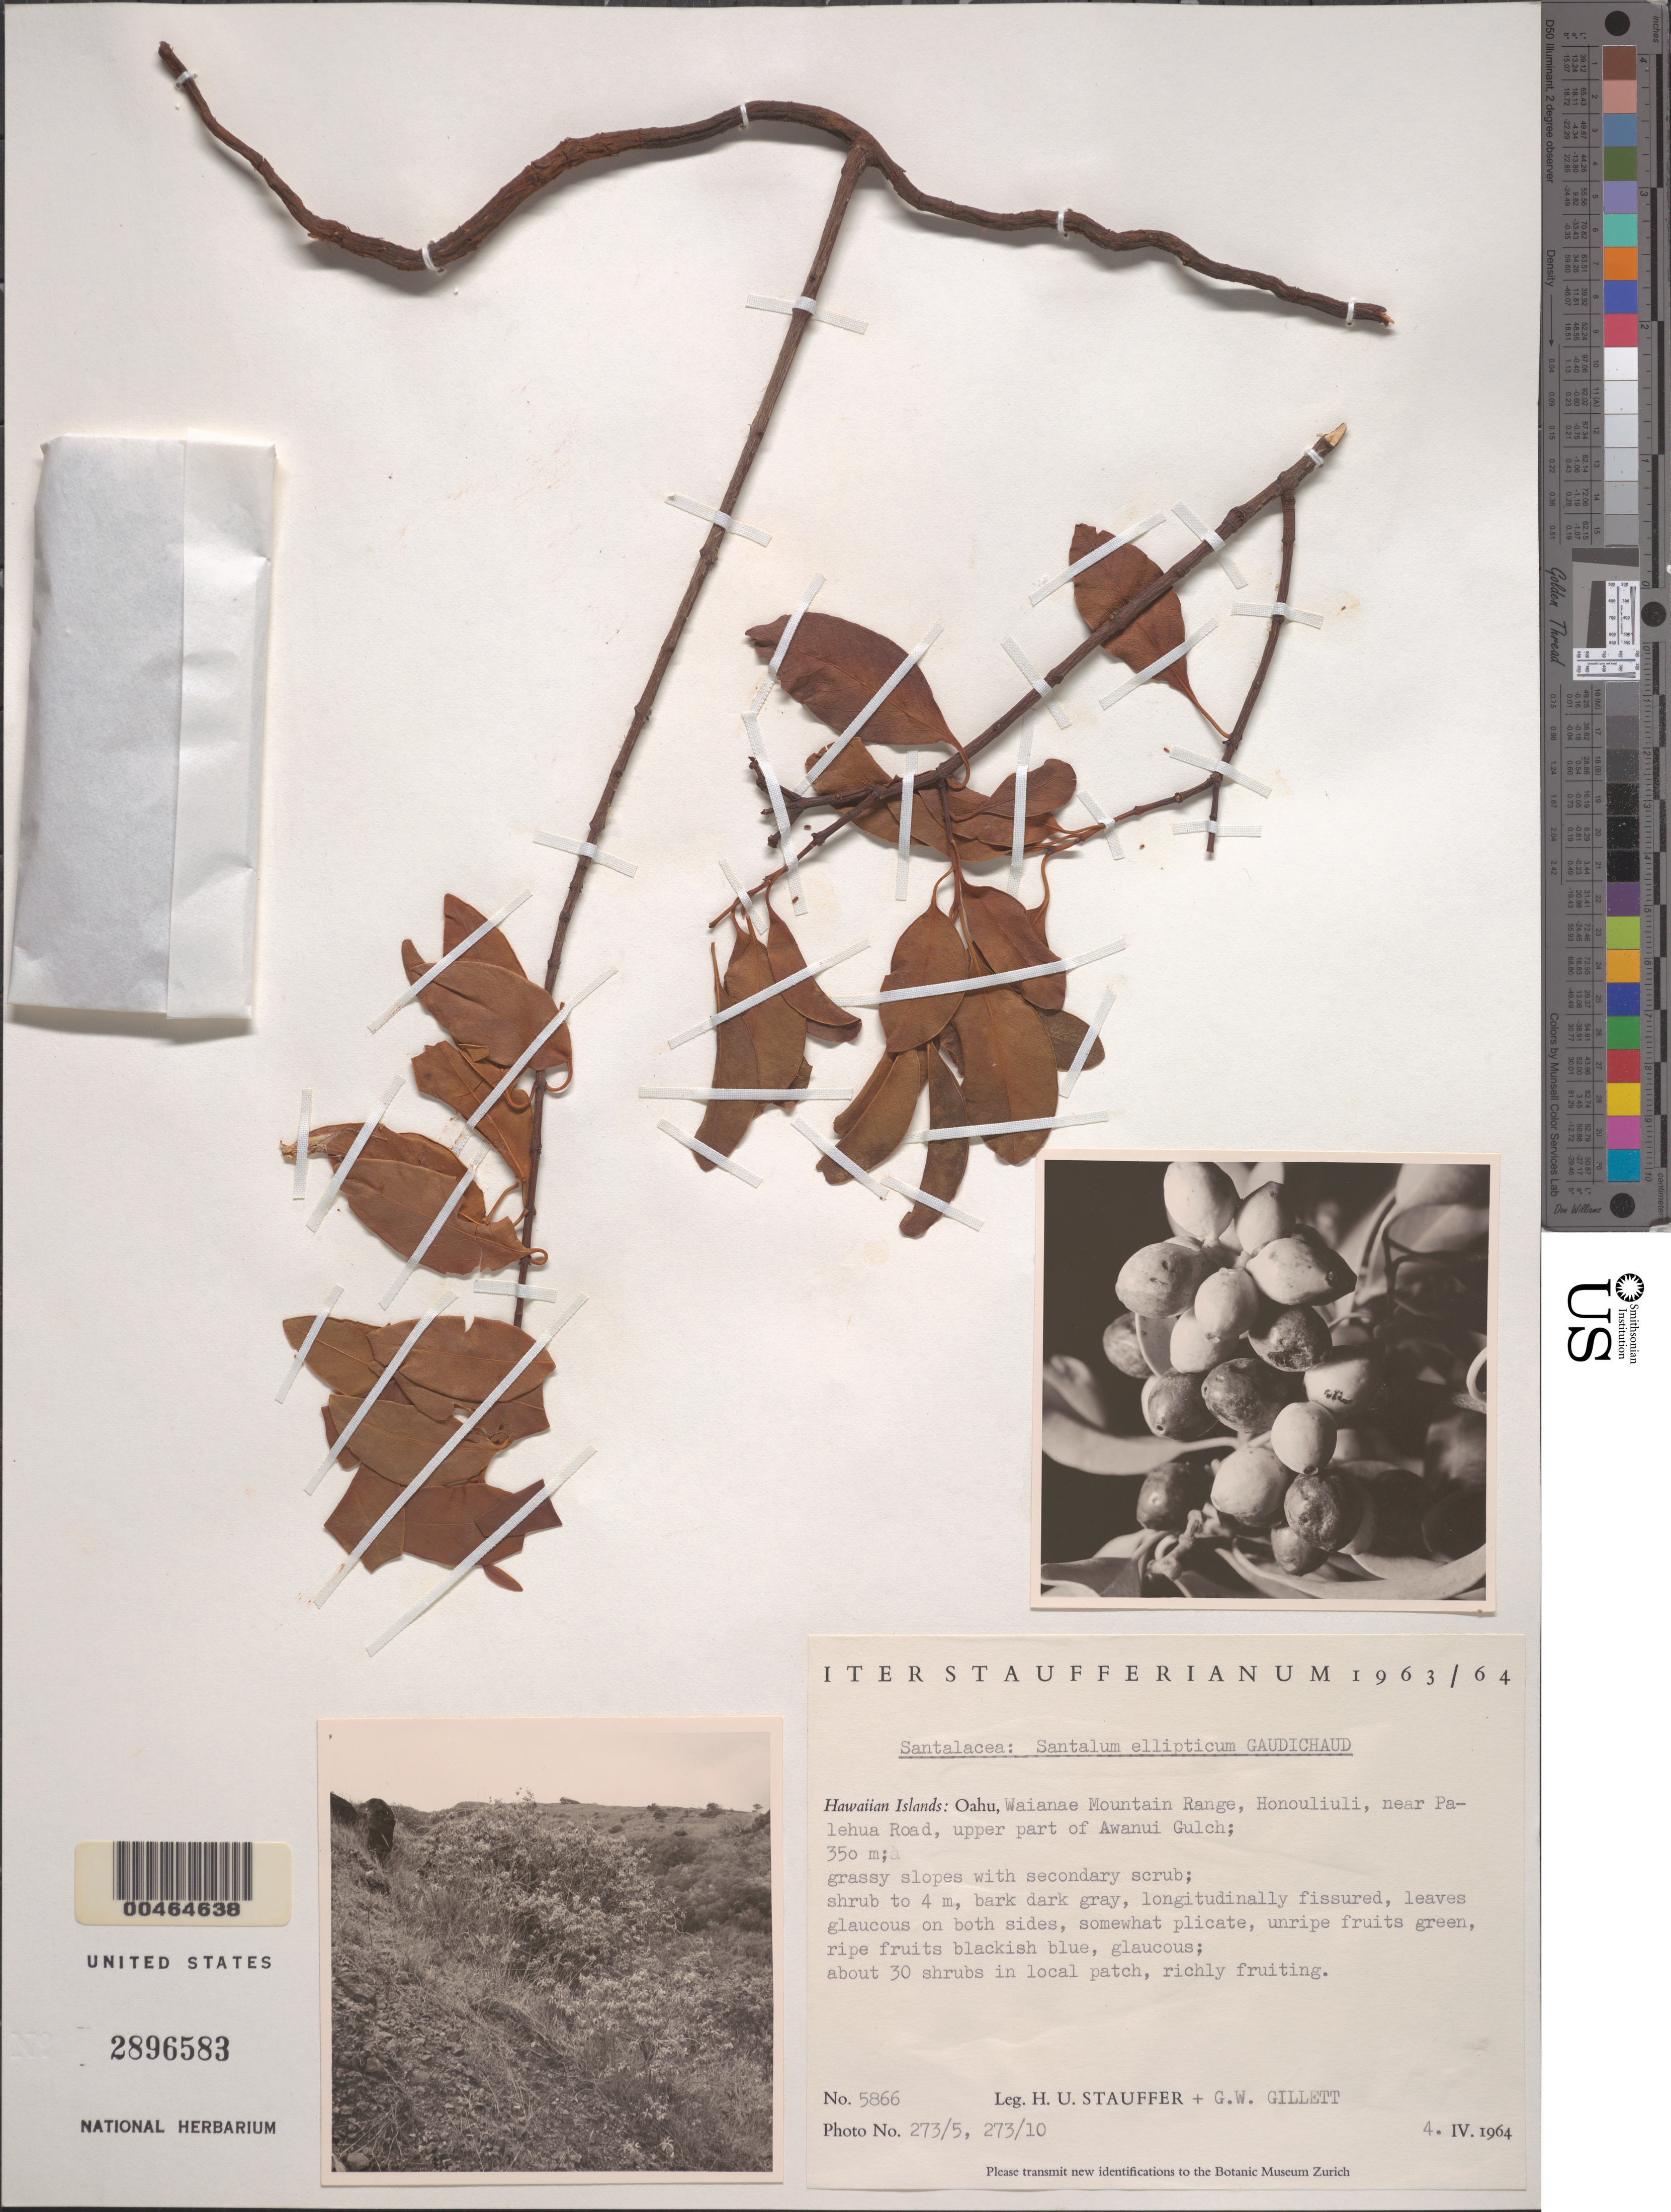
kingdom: Plantae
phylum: Tracheophyta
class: Magnoliopsida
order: Santalales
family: Santalaceae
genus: Santalum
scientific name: Santalum ellipticum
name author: Gaudich.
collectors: H. U. Stauffer & G. Gillett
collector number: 5866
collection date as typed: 4 Apr 1964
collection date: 1964-04-04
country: United States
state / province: Hawaii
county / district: Honolulu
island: Oahu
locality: Waianae Mt. Range, Honouliuli, near Palehua Rd., upper part of Awanui Gulch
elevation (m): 350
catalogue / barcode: US 2896583